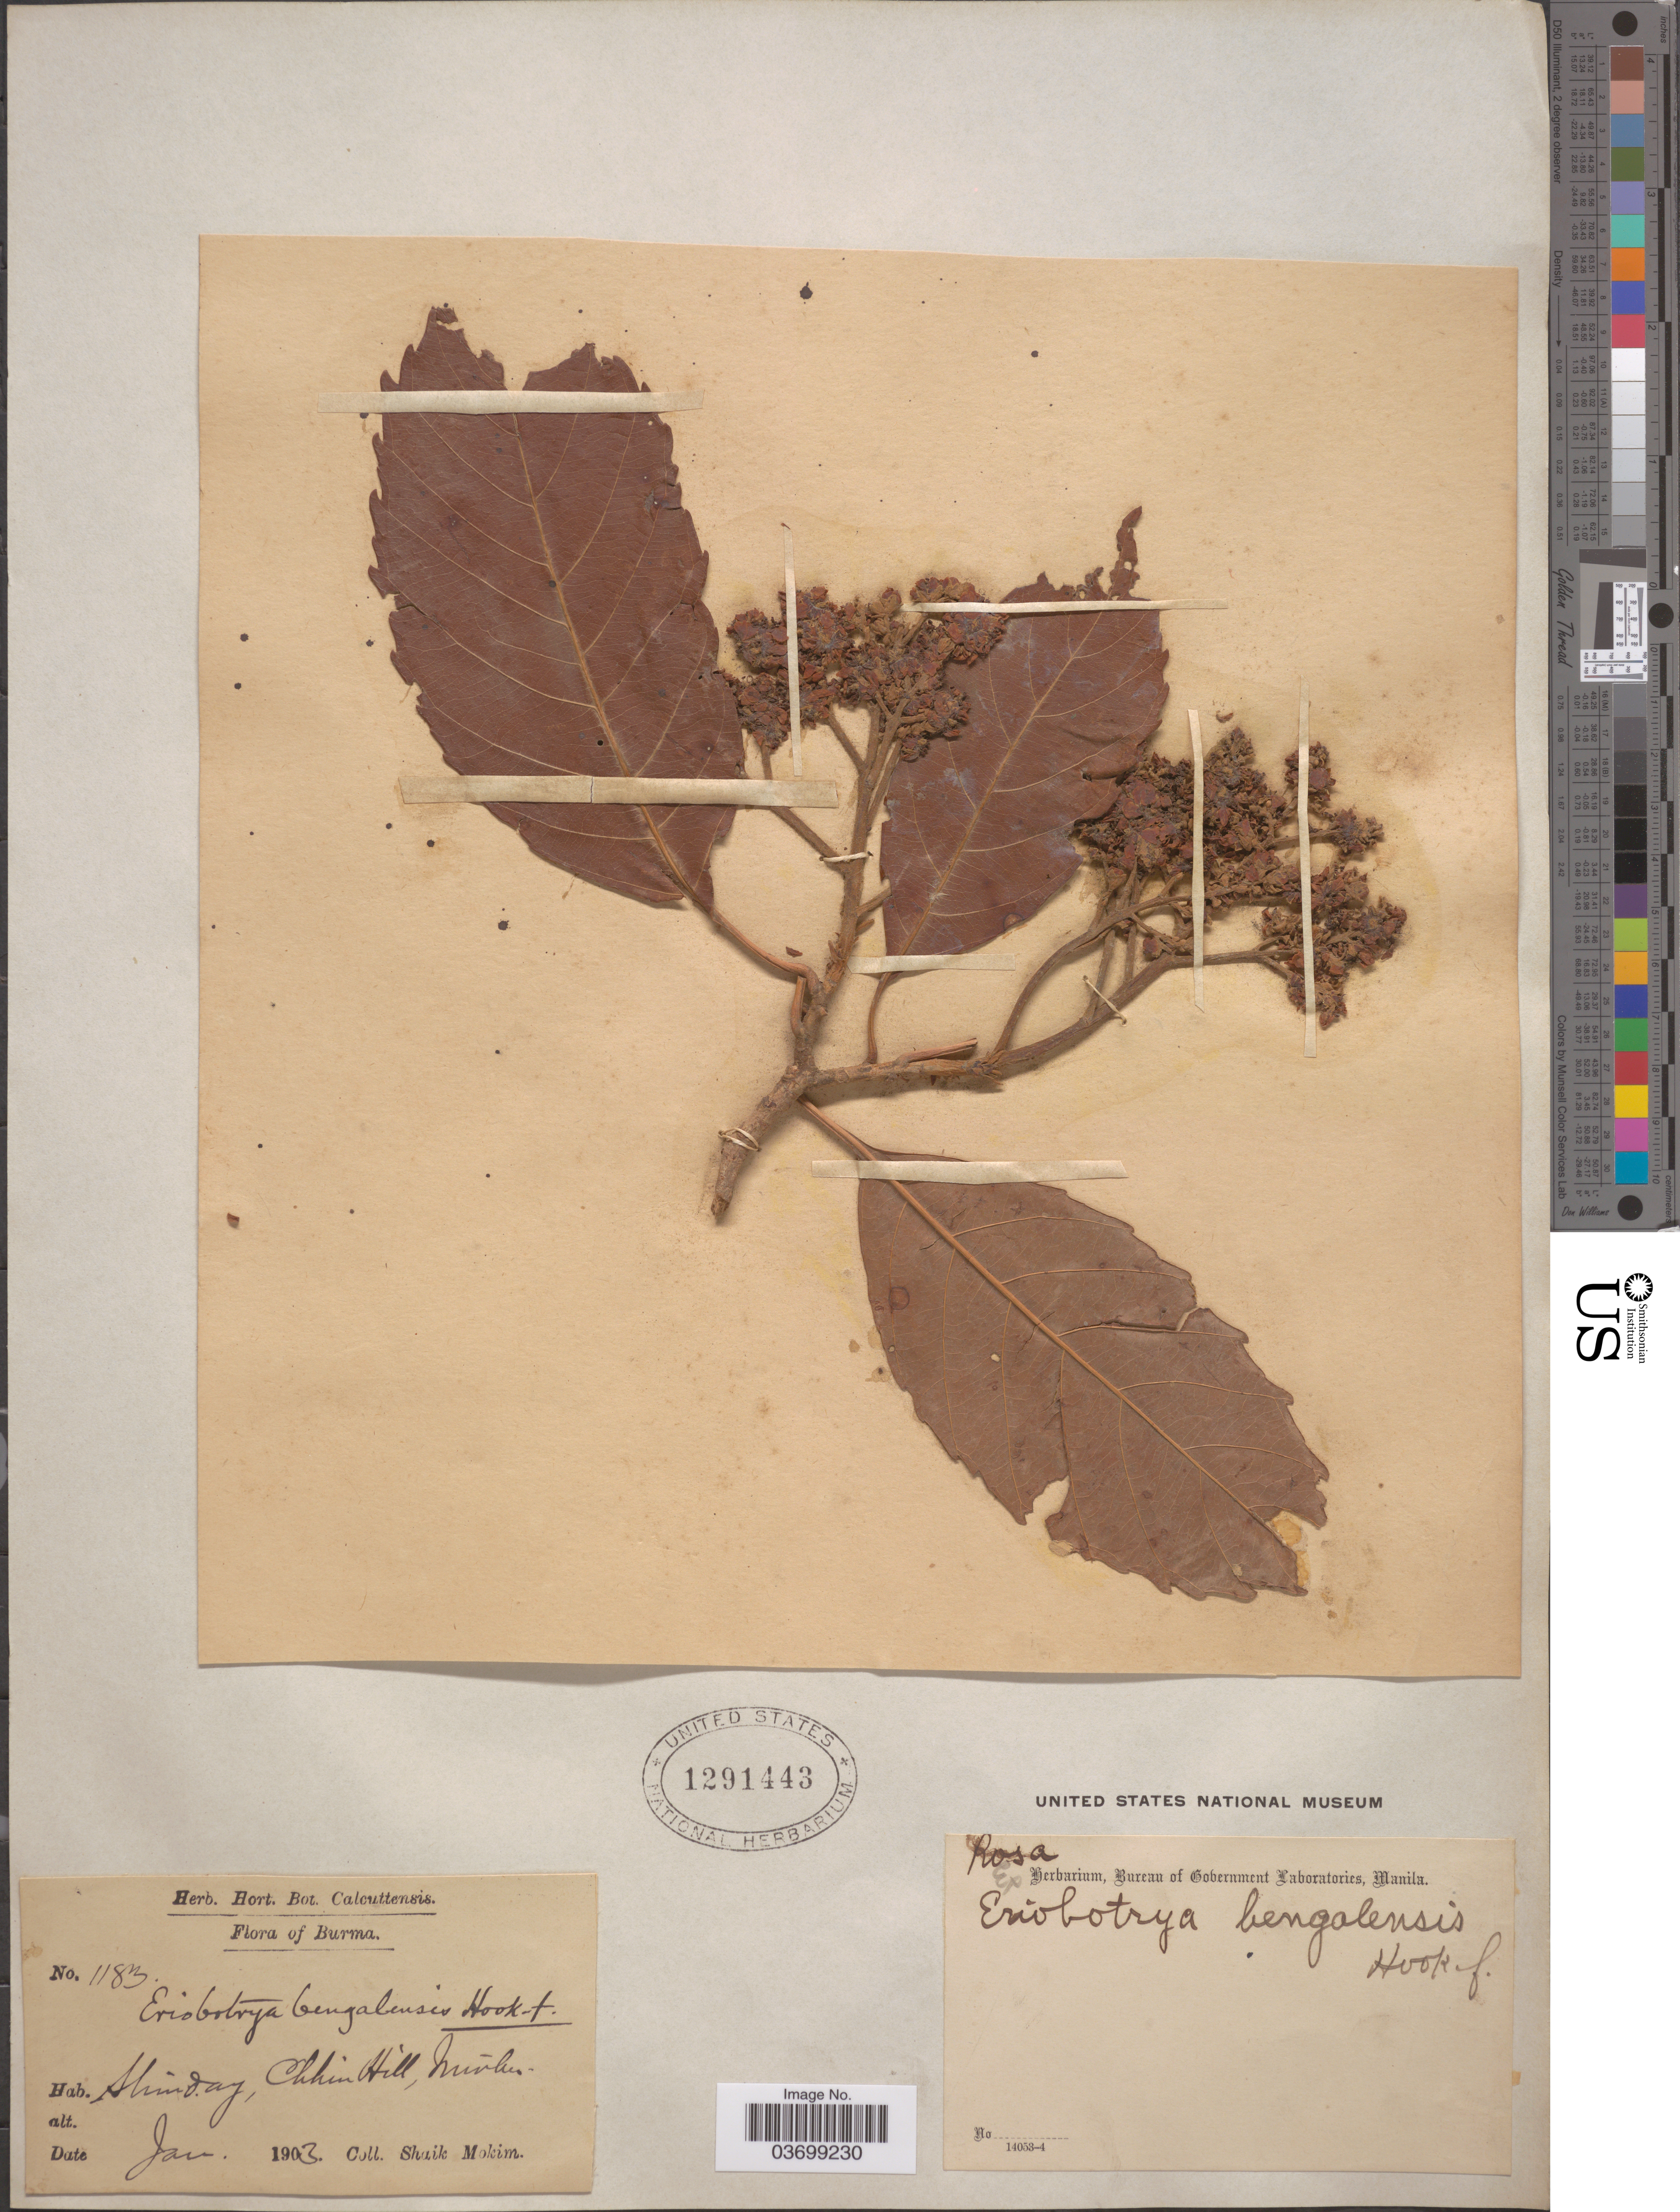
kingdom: Plantae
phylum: Tracheophyta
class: Magnoliopsida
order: Rosales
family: Rosaceae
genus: Rhaphiolepis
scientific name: Rhaphiolepis bengalensis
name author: (Roxb.) B.B. Liu & J. Wen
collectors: S. Mokim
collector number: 1183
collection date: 1903-01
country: Myanmar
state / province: Chin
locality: Burma. Shinday, Chhin Hill, Nuirku. [interpreted]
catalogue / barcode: US 1291443